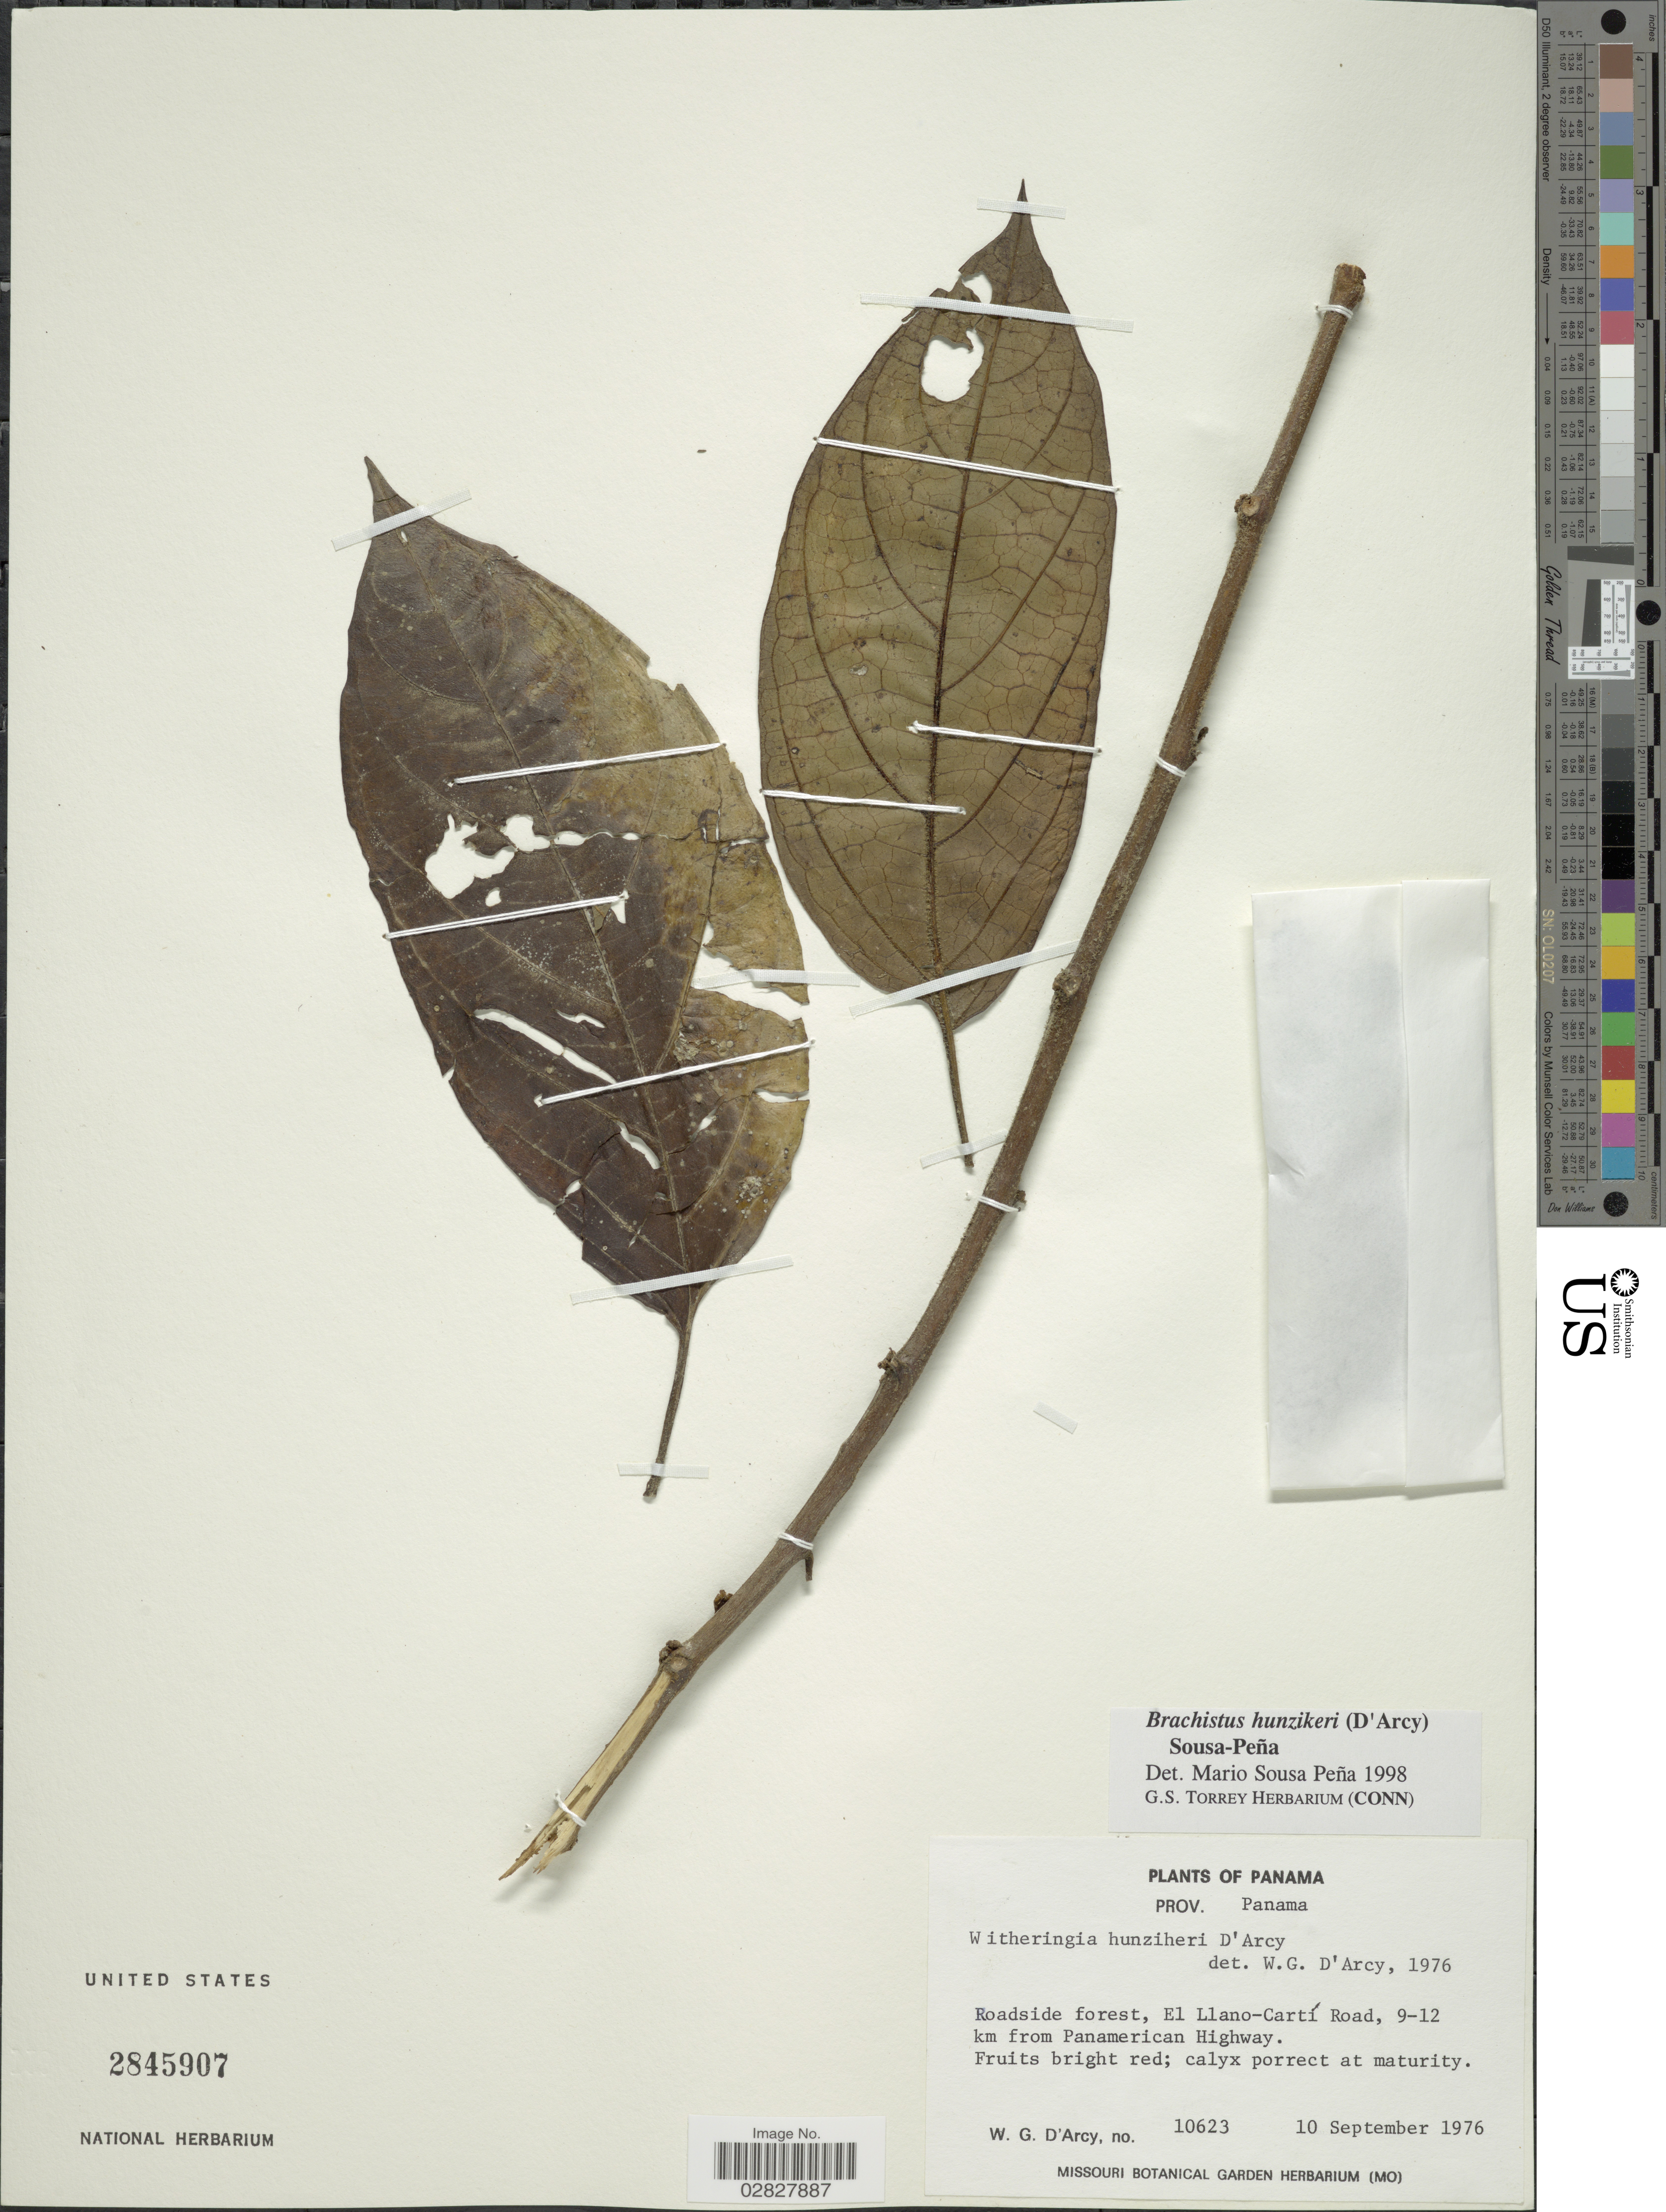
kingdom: Plantae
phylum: Tracheophyta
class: Magnoliopsida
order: Solanales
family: Solanaceae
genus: Brachistus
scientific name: Brachistus hunzikeri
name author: (D'Arcy) Sousa-Peña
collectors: W. G. D'Arcy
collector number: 10623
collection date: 1976-09-10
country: Panama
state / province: Panamá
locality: Prov. Panama, Roadside forest, El Llano-Cartí Road, 9-12 km from Panamerican Highway.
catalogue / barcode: US 2845907